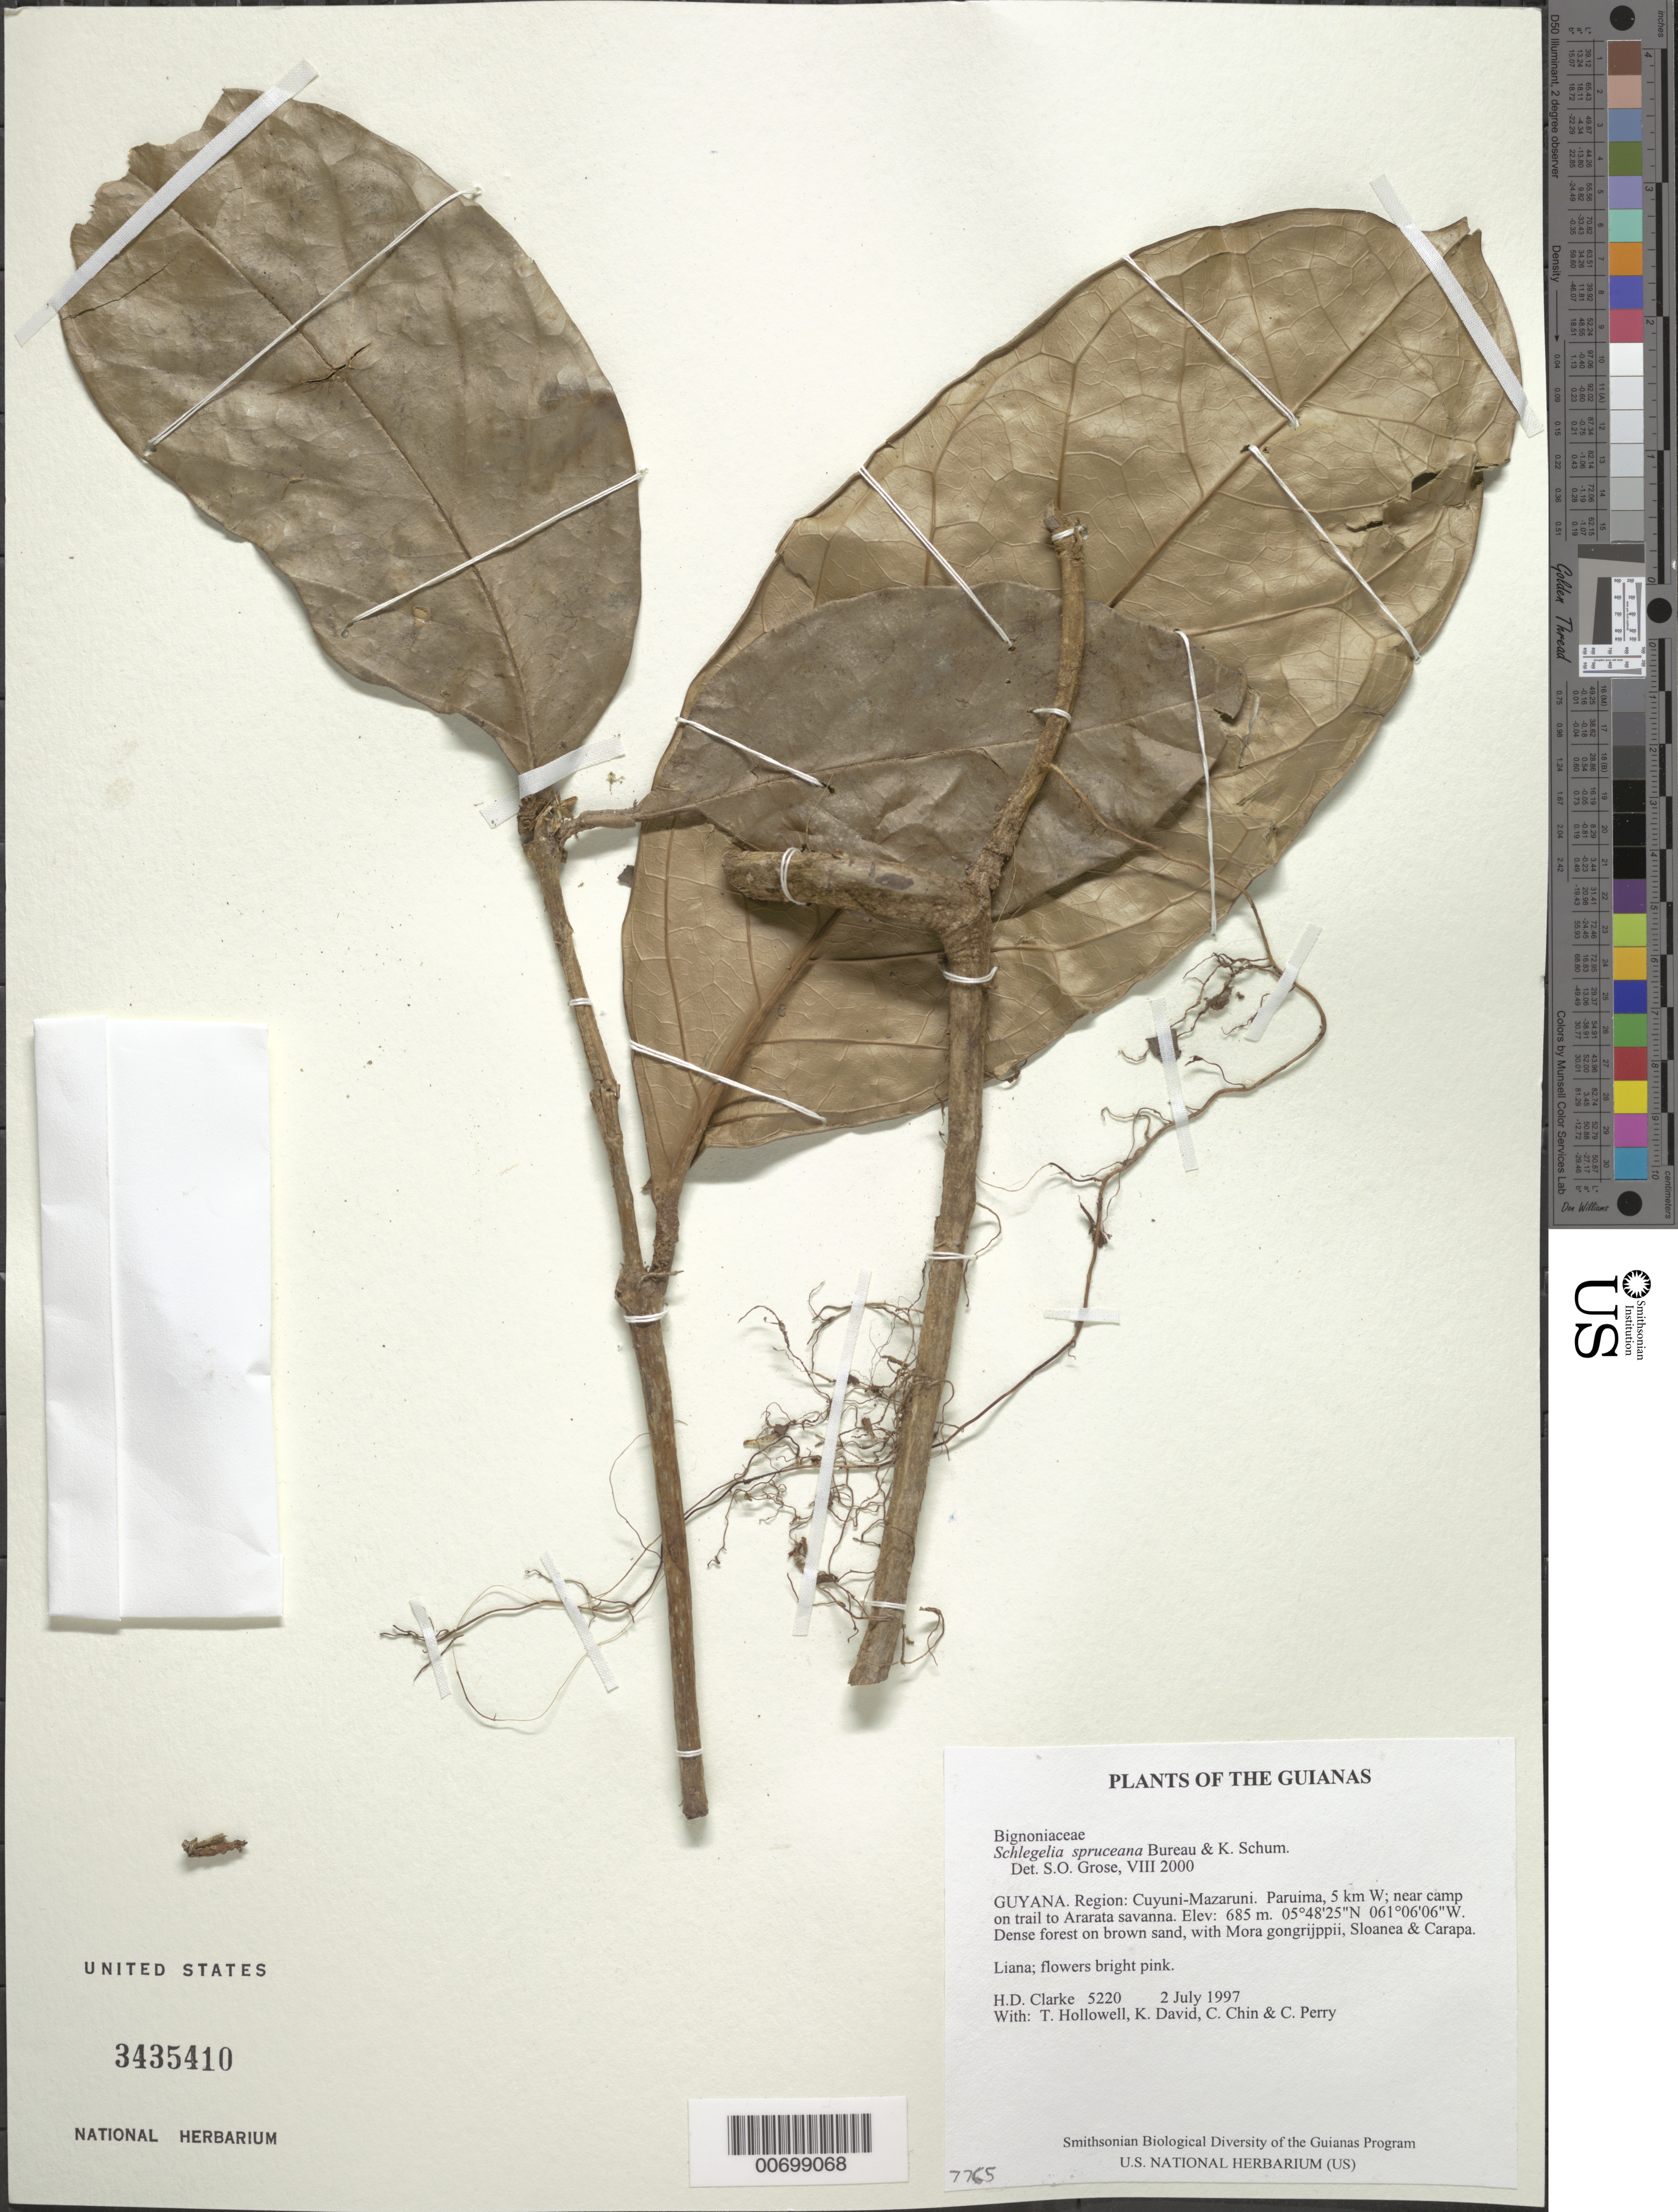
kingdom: Plantae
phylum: Tracheophyta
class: Magnoliopsida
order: Lamiales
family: Schlegeliaceae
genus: Schlegelia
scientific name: Schlegelia spruceana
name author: Bureau & K. Schum.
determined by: Grose, S. O.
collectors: H. D. Clarke, T. Hollowell, K. David, C. Chin & C. Perry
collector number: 5220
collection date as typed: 2 July 1997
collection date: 1997-07-02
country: Guyana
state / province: Cuyuni-Mazaruni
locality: Paruima, 5 km W; near camp on trail to Ararata savanna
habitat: Dense forest on brown sand, with Mora gongrijppii, Sloanea & Carapa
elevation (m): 685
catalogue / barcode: US 3435410